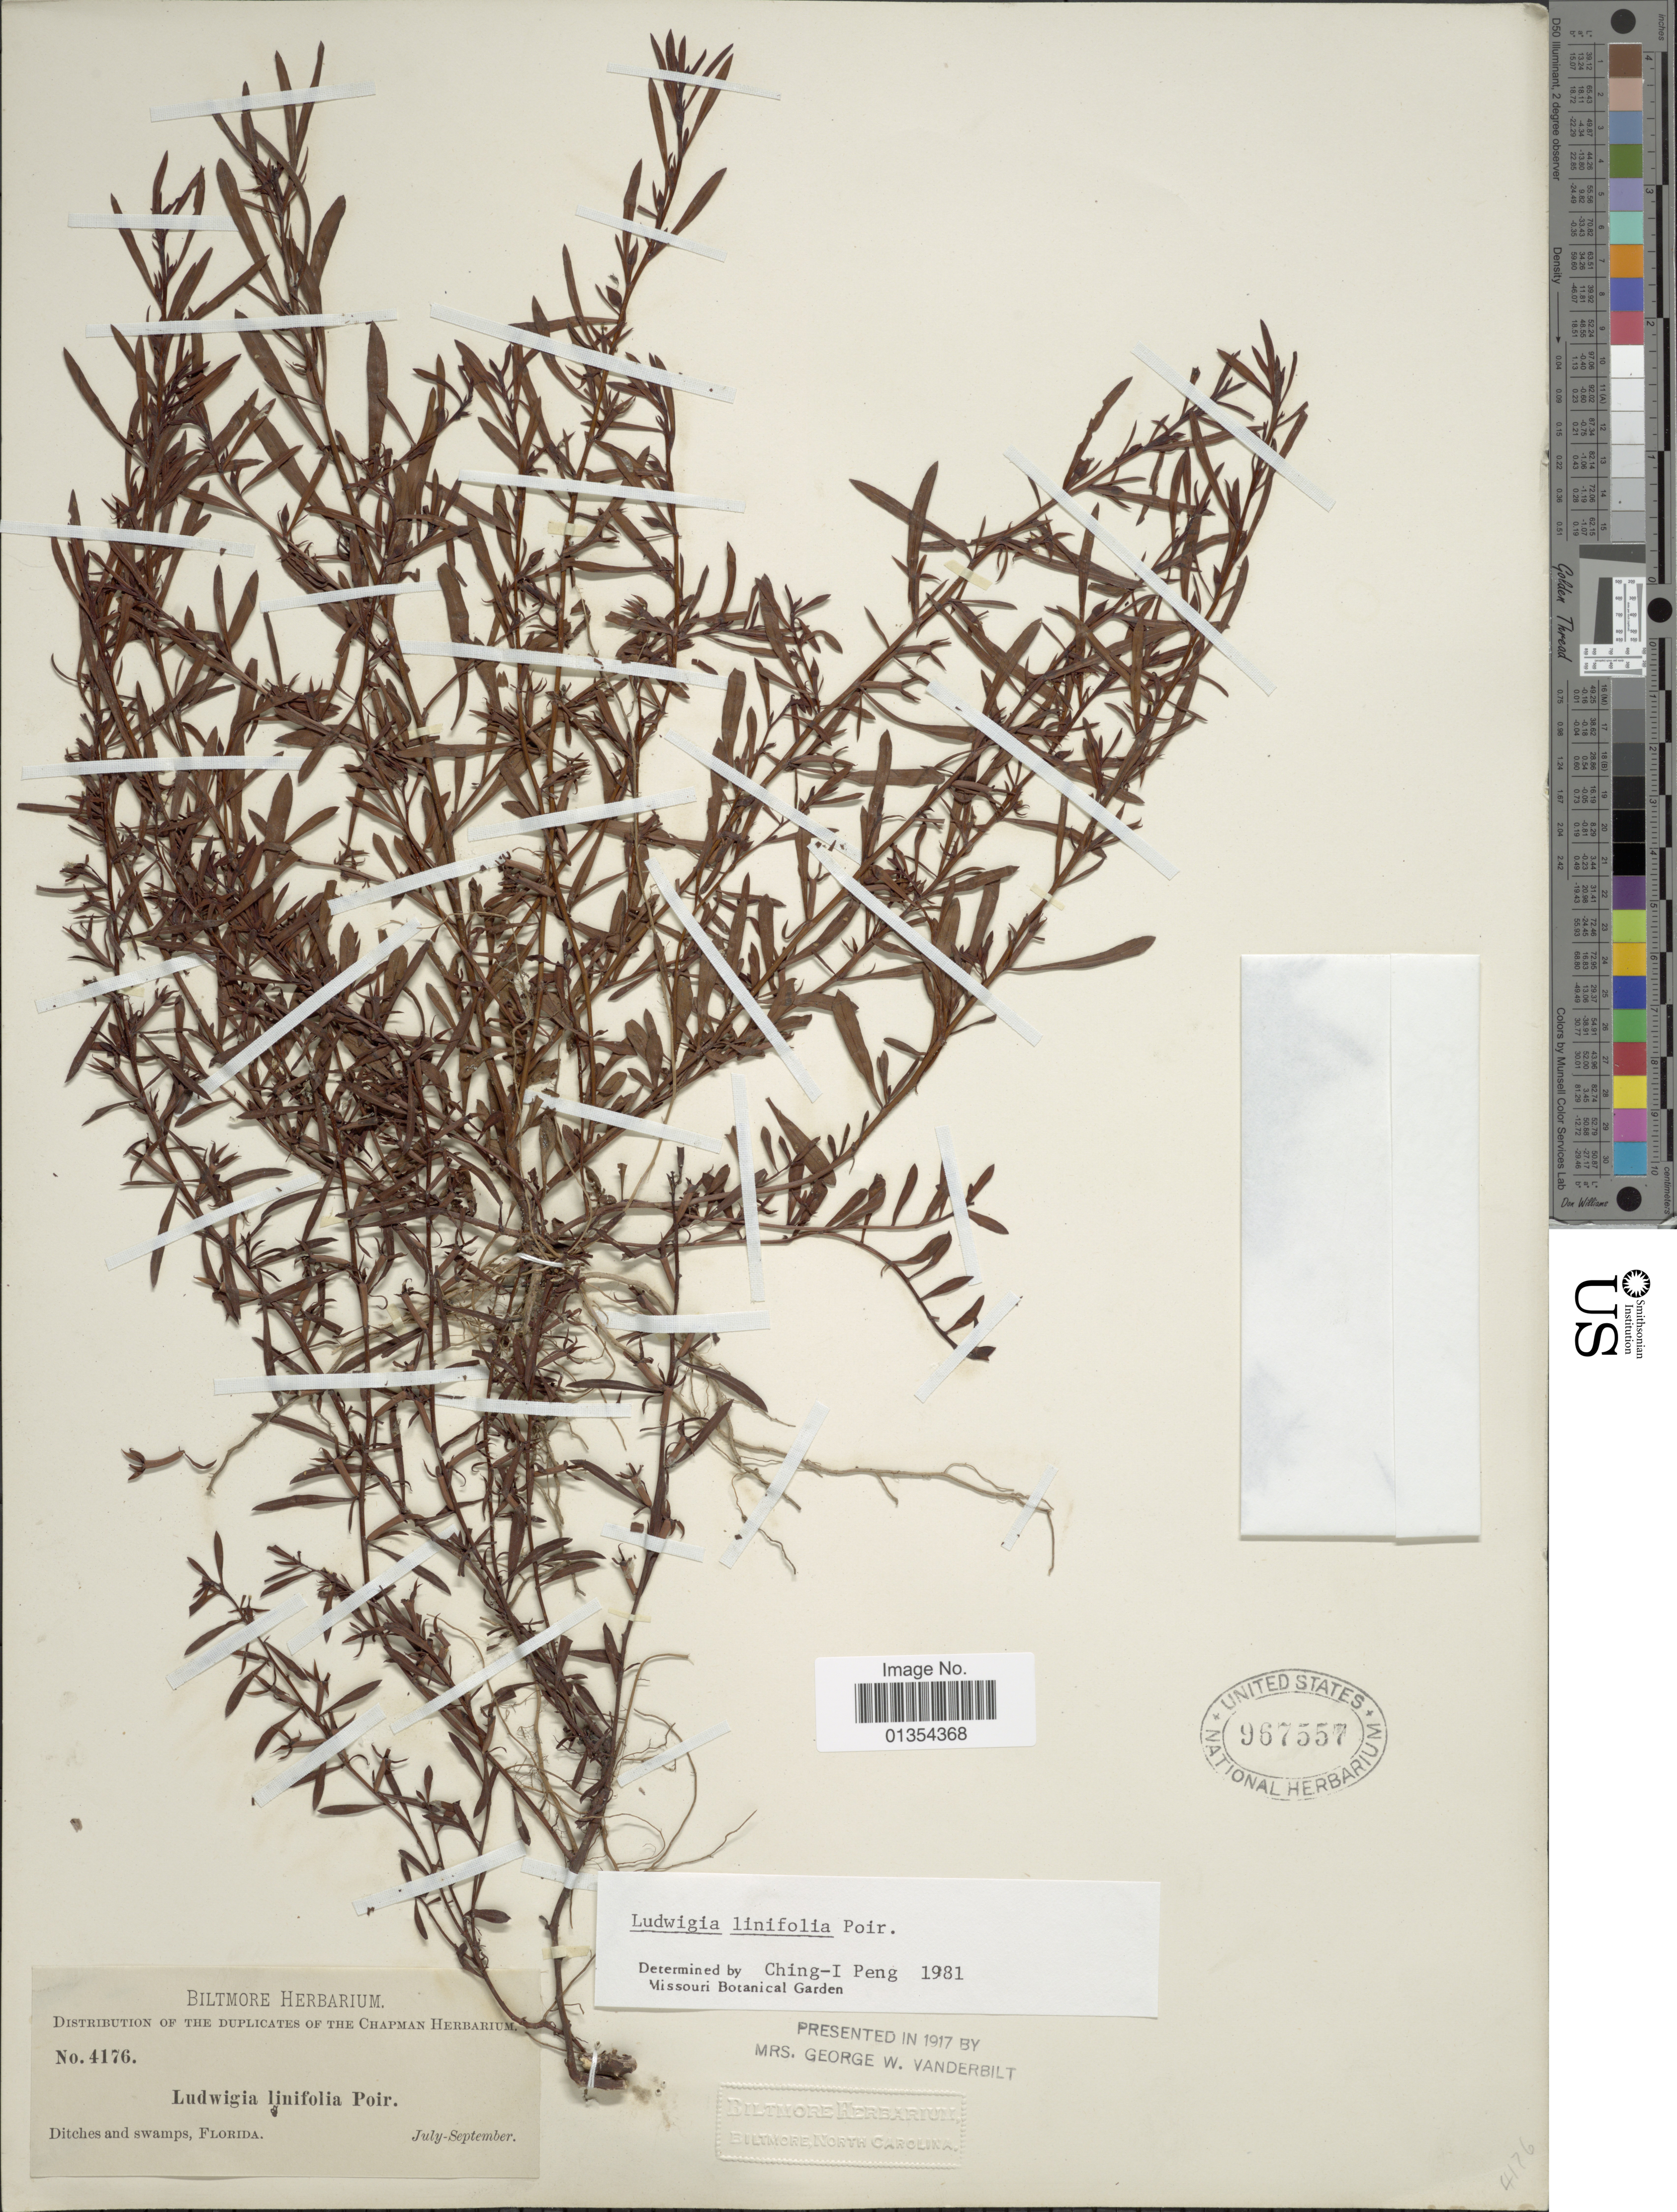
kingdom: Plantae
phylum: Tracheophyta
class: Magnoliopsida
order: Myrtales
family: Onagraceae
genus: Ludwigia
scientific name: Ludwigia linifolia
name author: Poir.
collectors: ex herb. Biltmore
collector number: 4176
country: United States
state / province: Florida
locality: Ditches and swamps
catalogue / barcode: US 967557